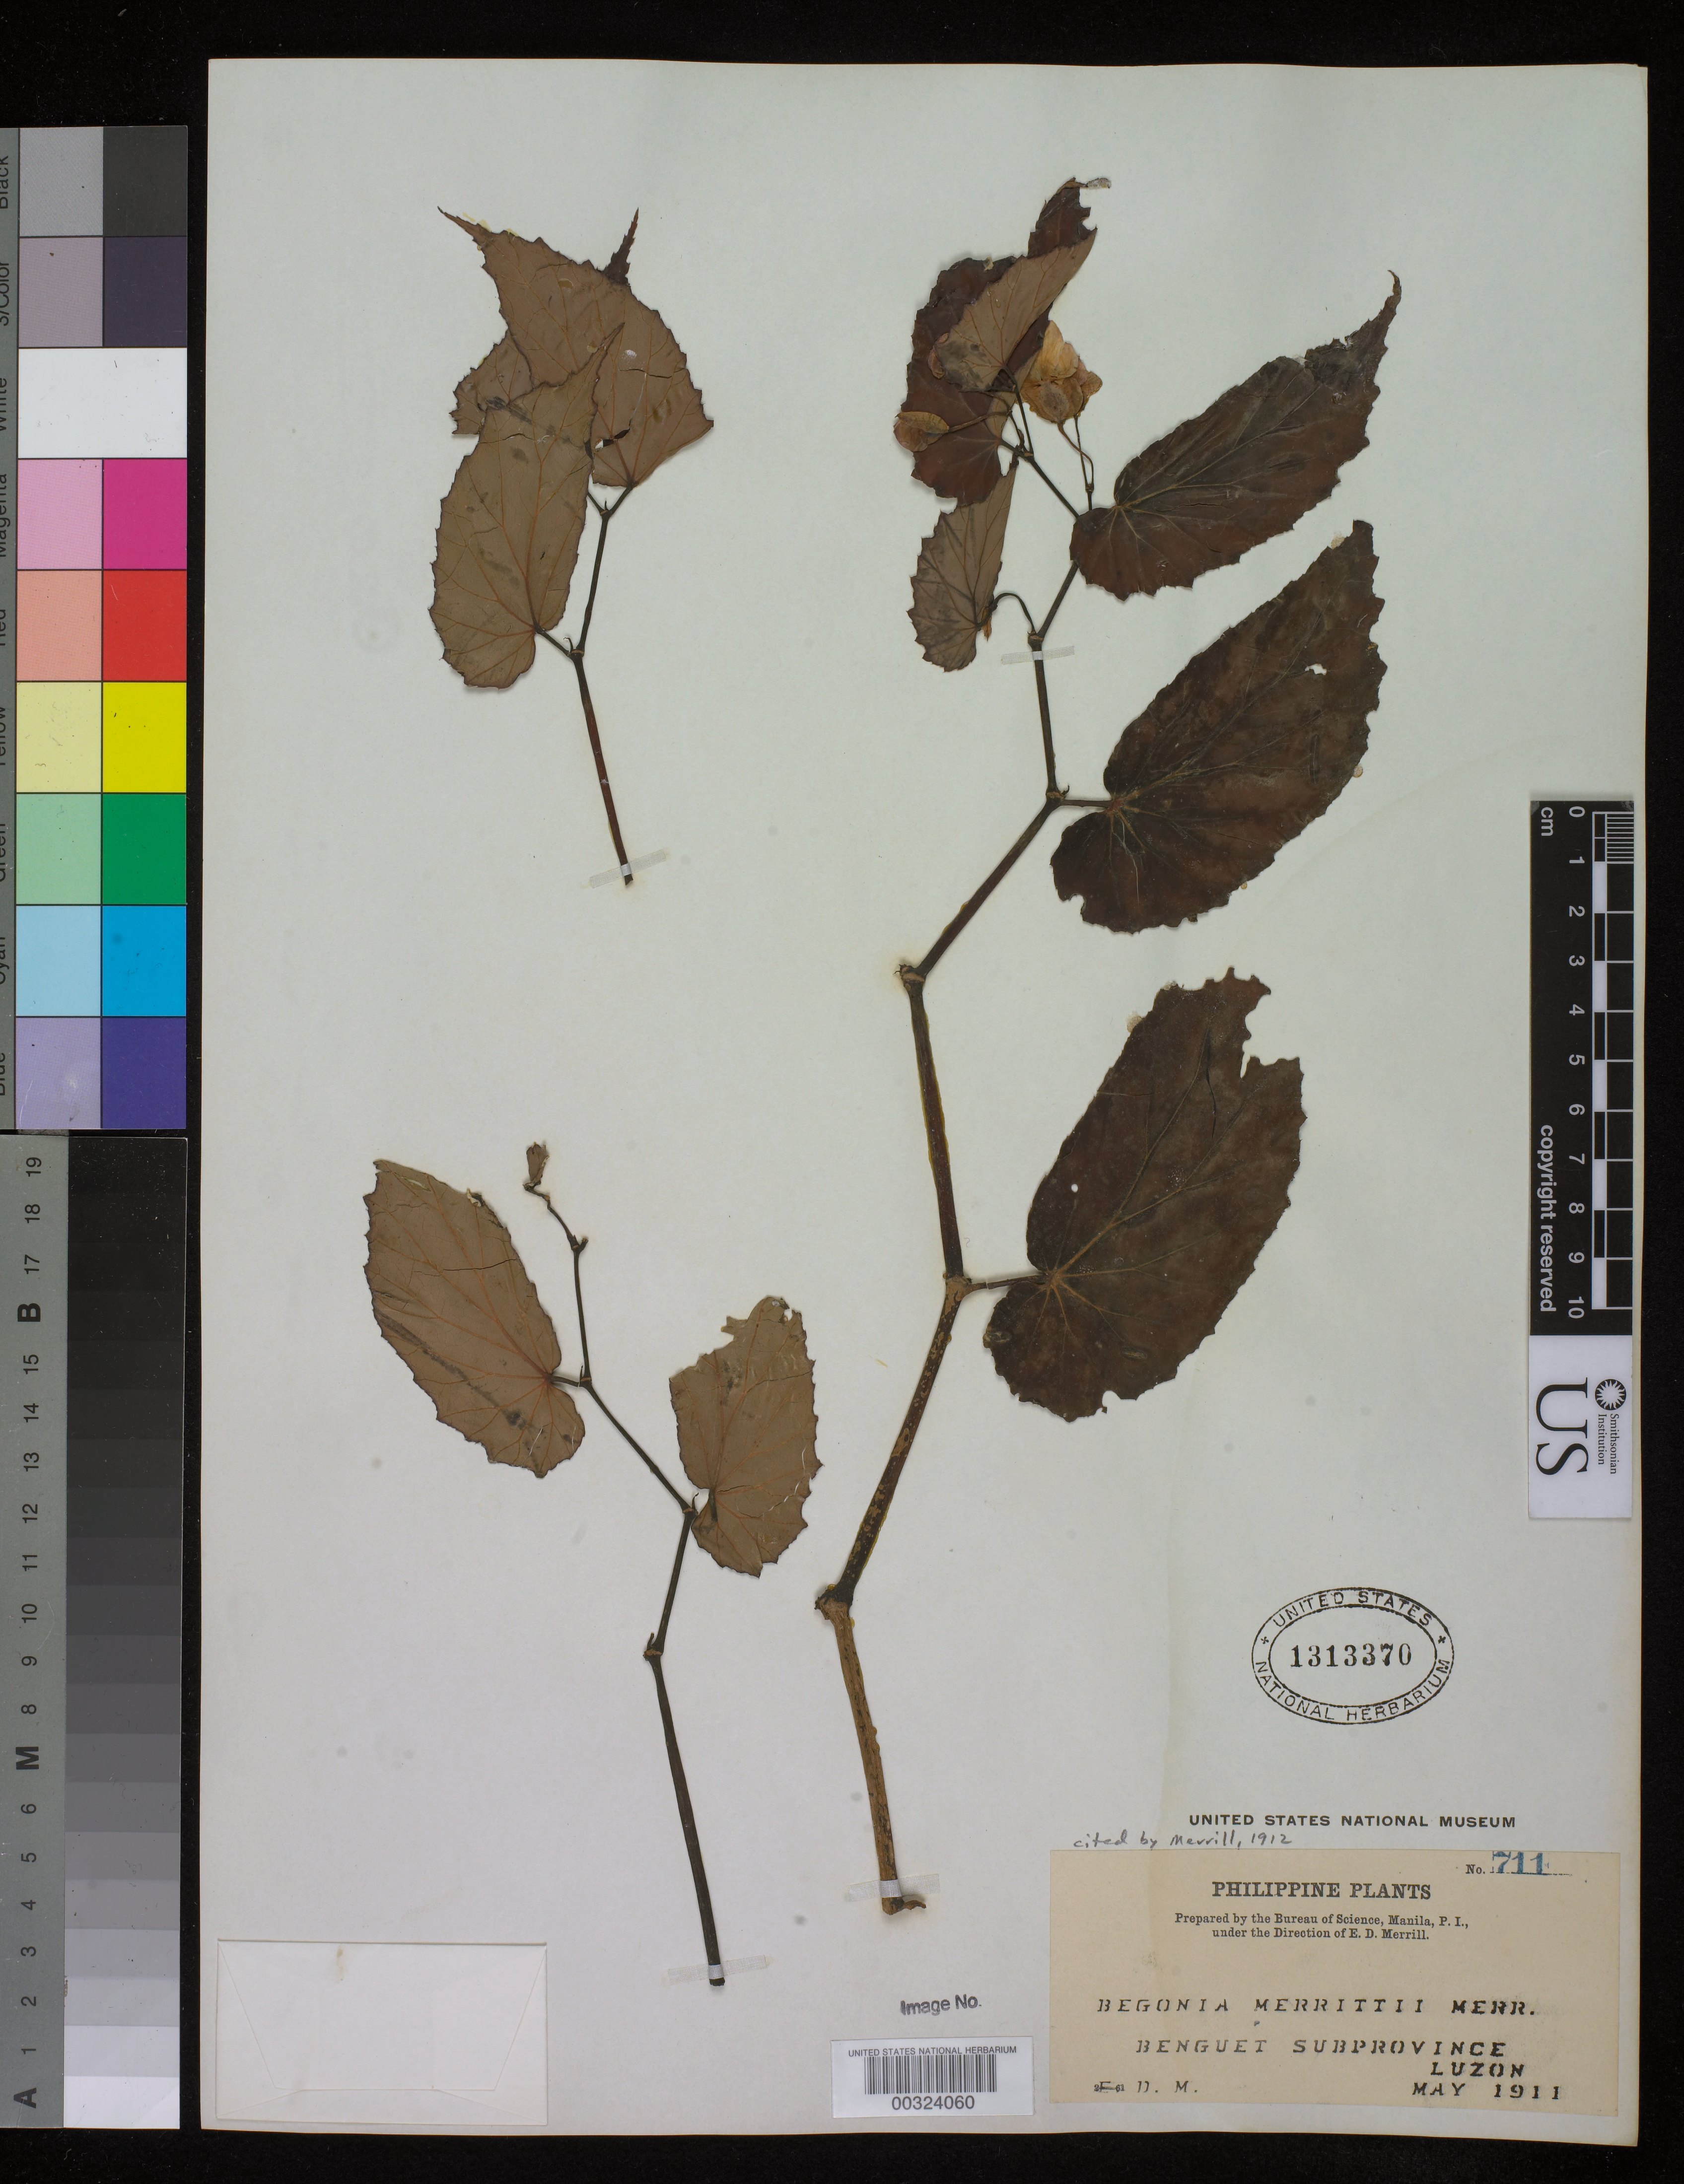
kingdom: Plantae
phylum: Tracheophyta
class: Magnoliopsida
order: Cucurbitales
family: Begoniaceae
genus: Begonia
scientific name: Begonia merrittii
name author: Merr.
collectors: E. D. Merrill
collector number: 711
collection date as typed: May 1911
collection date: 1911-05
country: Philippines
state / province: Cordillera (Administrative Region)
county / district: Benguet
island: Luzon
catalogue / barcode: US 1313370